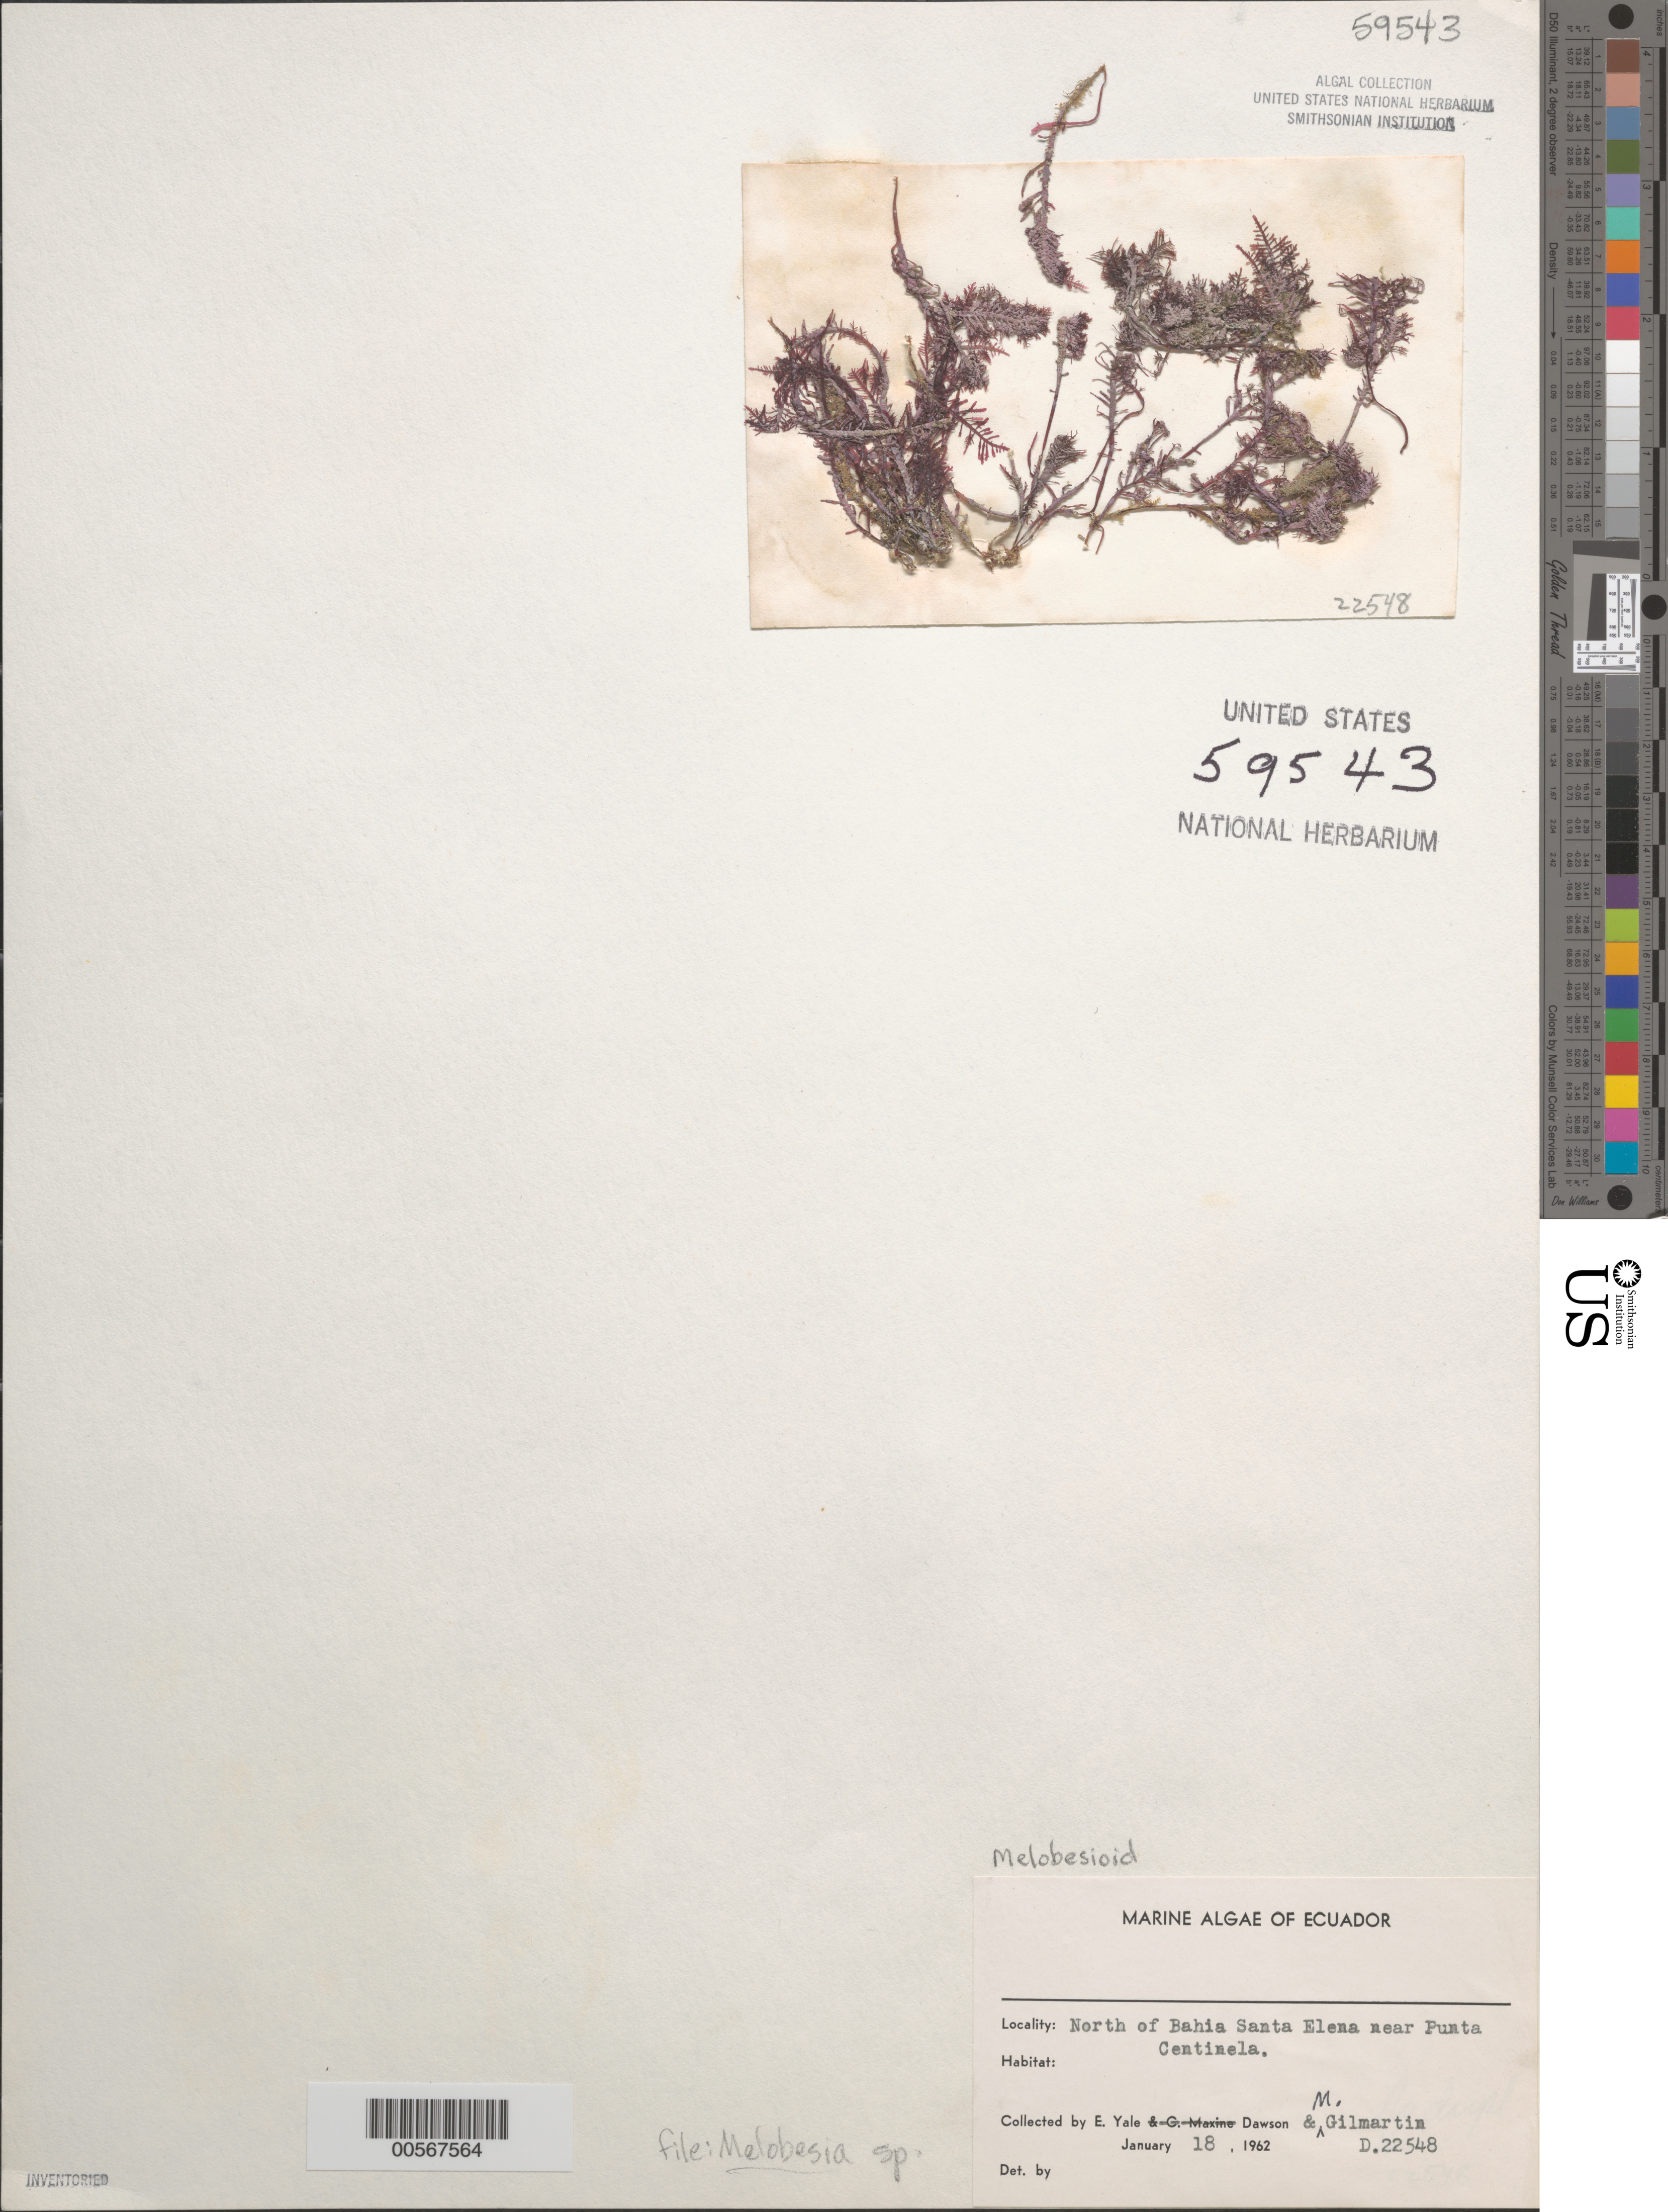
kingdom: Plantae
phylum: Rhodophyta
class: Florideophyceae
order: Corallinales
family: Hapalidiaceae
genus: Melobesia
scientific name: Melobesia sp.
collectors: E. Y. Dawson & M. Gilmartin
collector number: EYD 22548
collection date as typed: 18 Jan 1962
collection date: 1962-01-18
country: Ecuador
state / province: Guayas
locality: North of Bahia Santa Elena near Punta Centinela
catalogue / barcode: US 59543